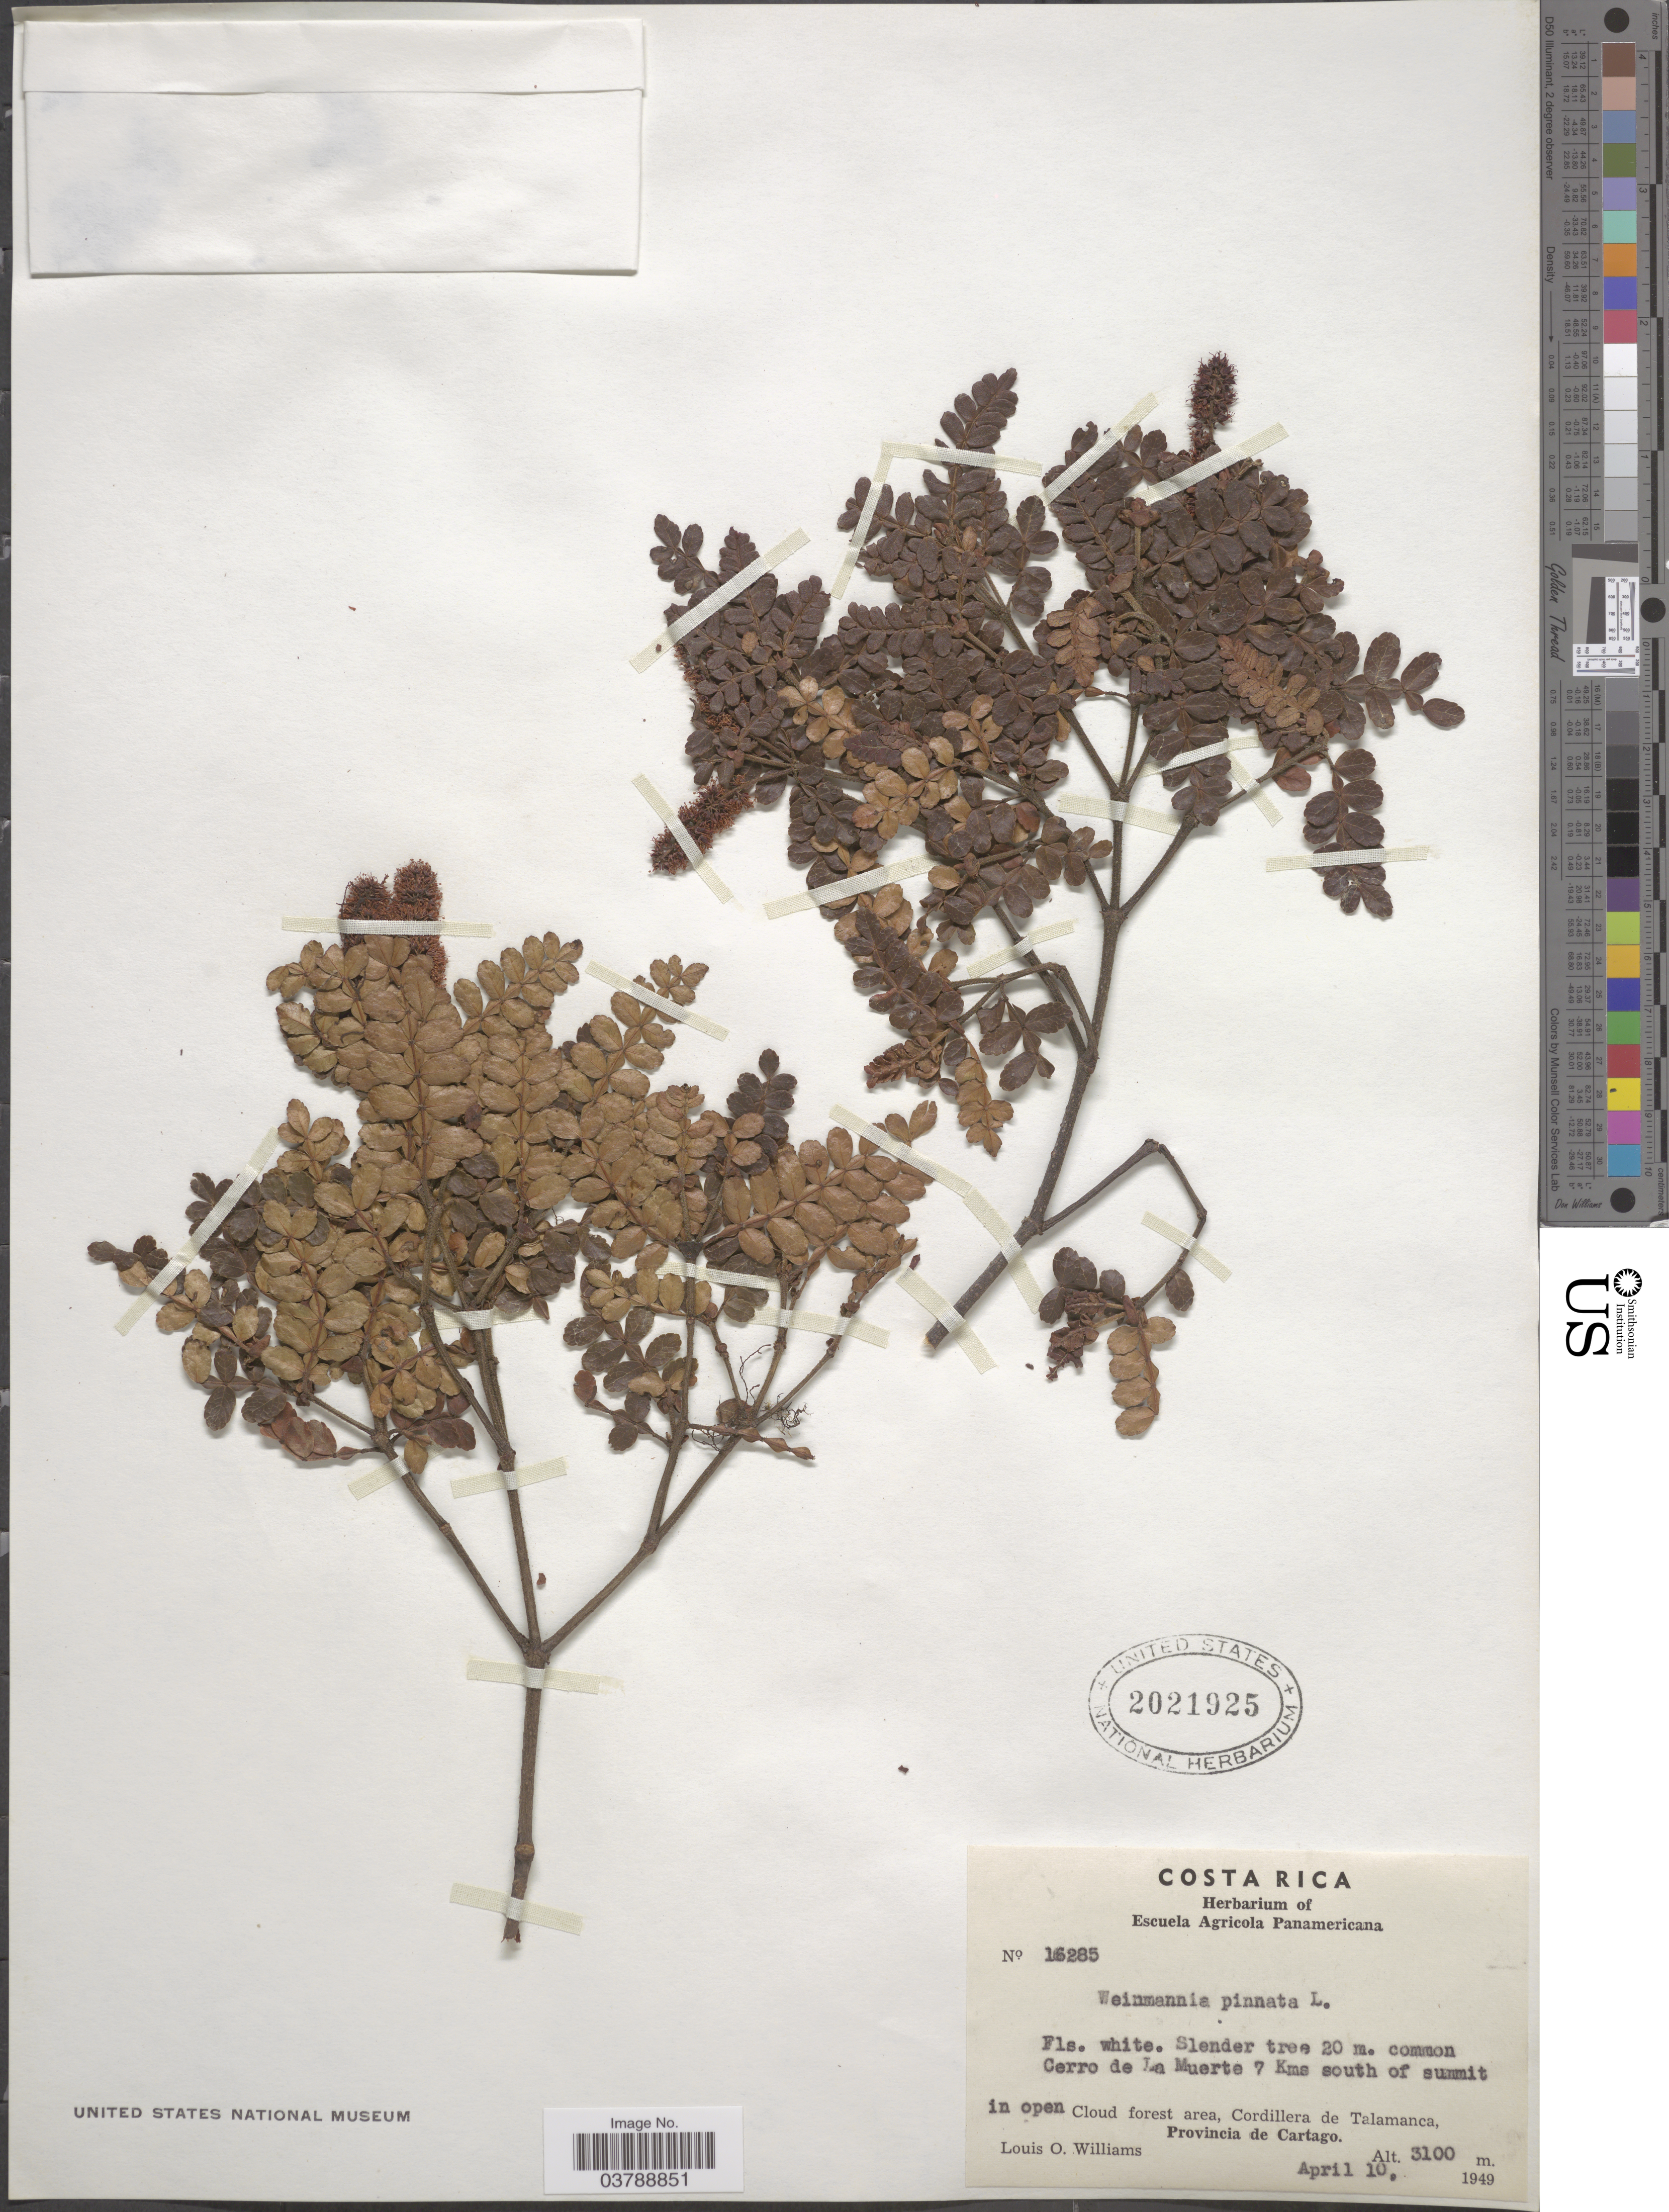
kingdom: Plantae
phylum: Tracheophyta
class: Magnoliopsida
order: Oxalidales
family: Cunoniaceae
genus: Weinmannia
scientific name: Weinmannia pinnata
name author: L.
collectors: L. O. Williams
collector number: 16285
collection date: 1949-04-10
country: Costa Rica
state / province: Cartago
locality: Cerro de La Muerte 7 Kms south of summit in open Cloud forest area, Cordillera de Talamanca.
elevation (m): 3100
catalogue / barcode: US 2021925